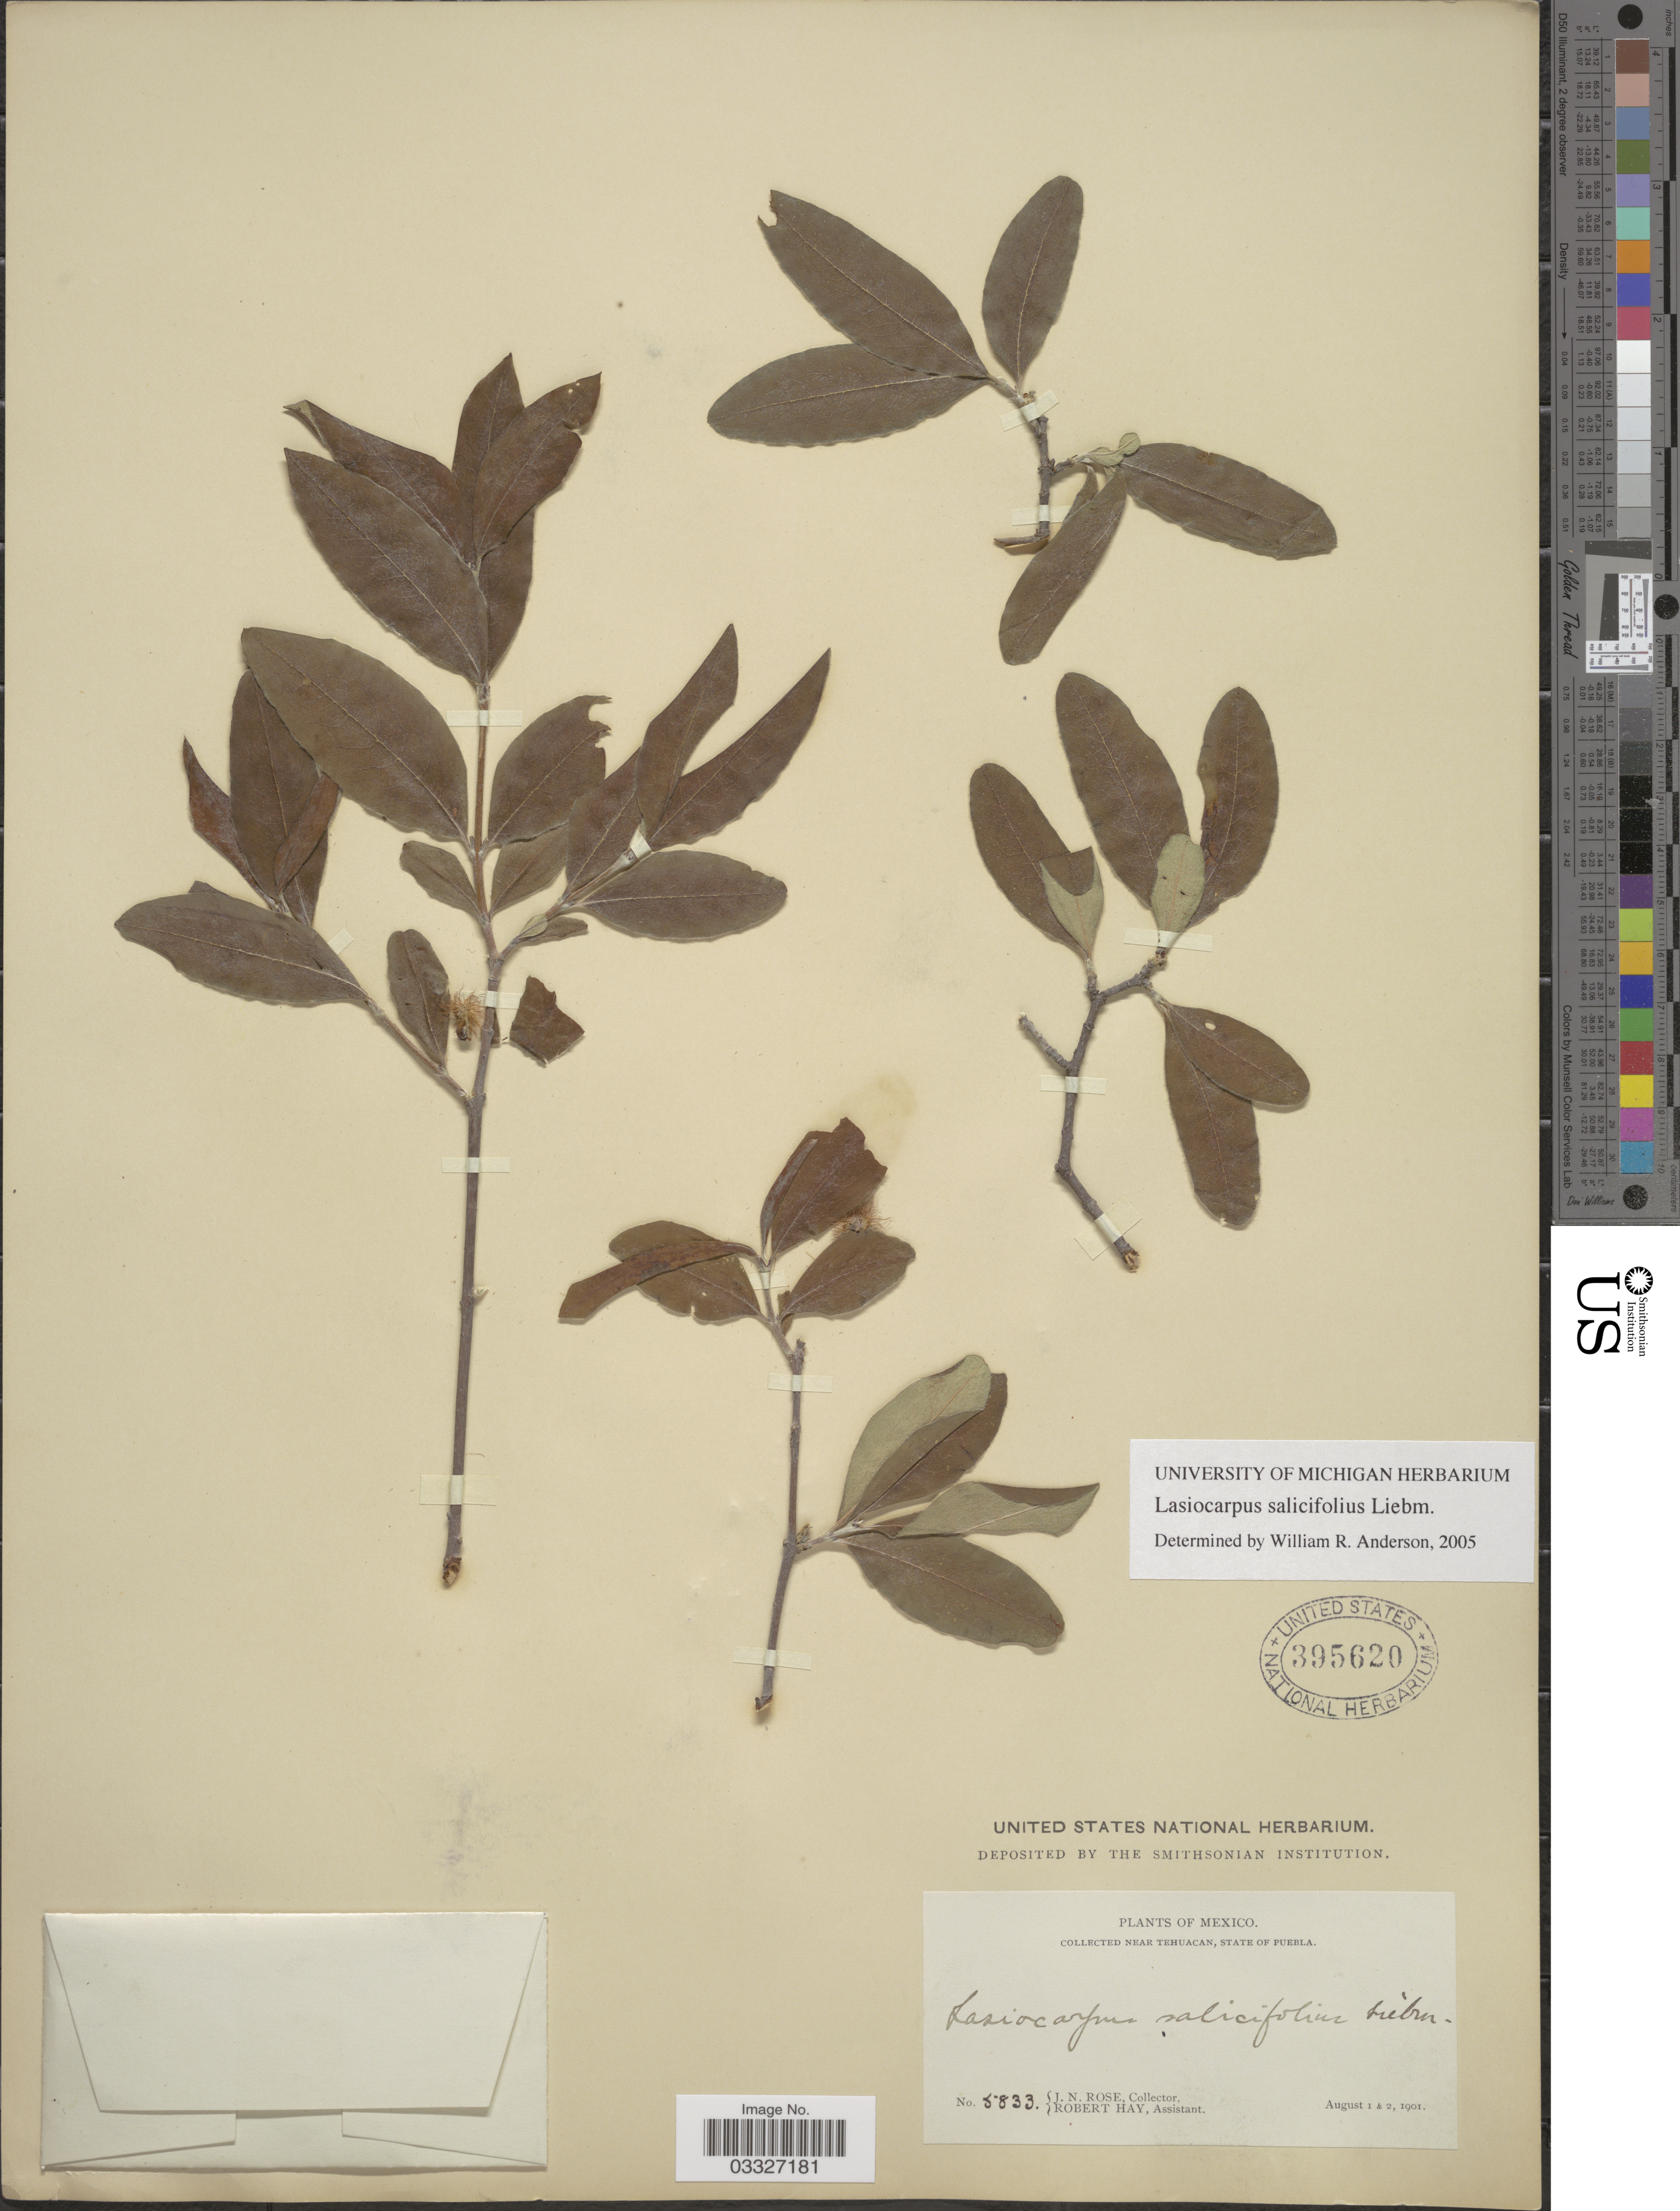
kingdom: Plantae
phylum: Tracheophyta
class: Magnoliopsida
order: Malpighiales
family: Malpighiaceae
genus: Lasiocarpus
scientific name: Lasiocarpus salicifolius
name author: Liebm.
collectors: J. N. Rose & R. H. Hay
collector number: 5833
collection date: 1901-08-01/1901-08-02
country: Mexico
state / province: Puebla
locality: Near Tehuacan.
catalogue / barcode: US 395620